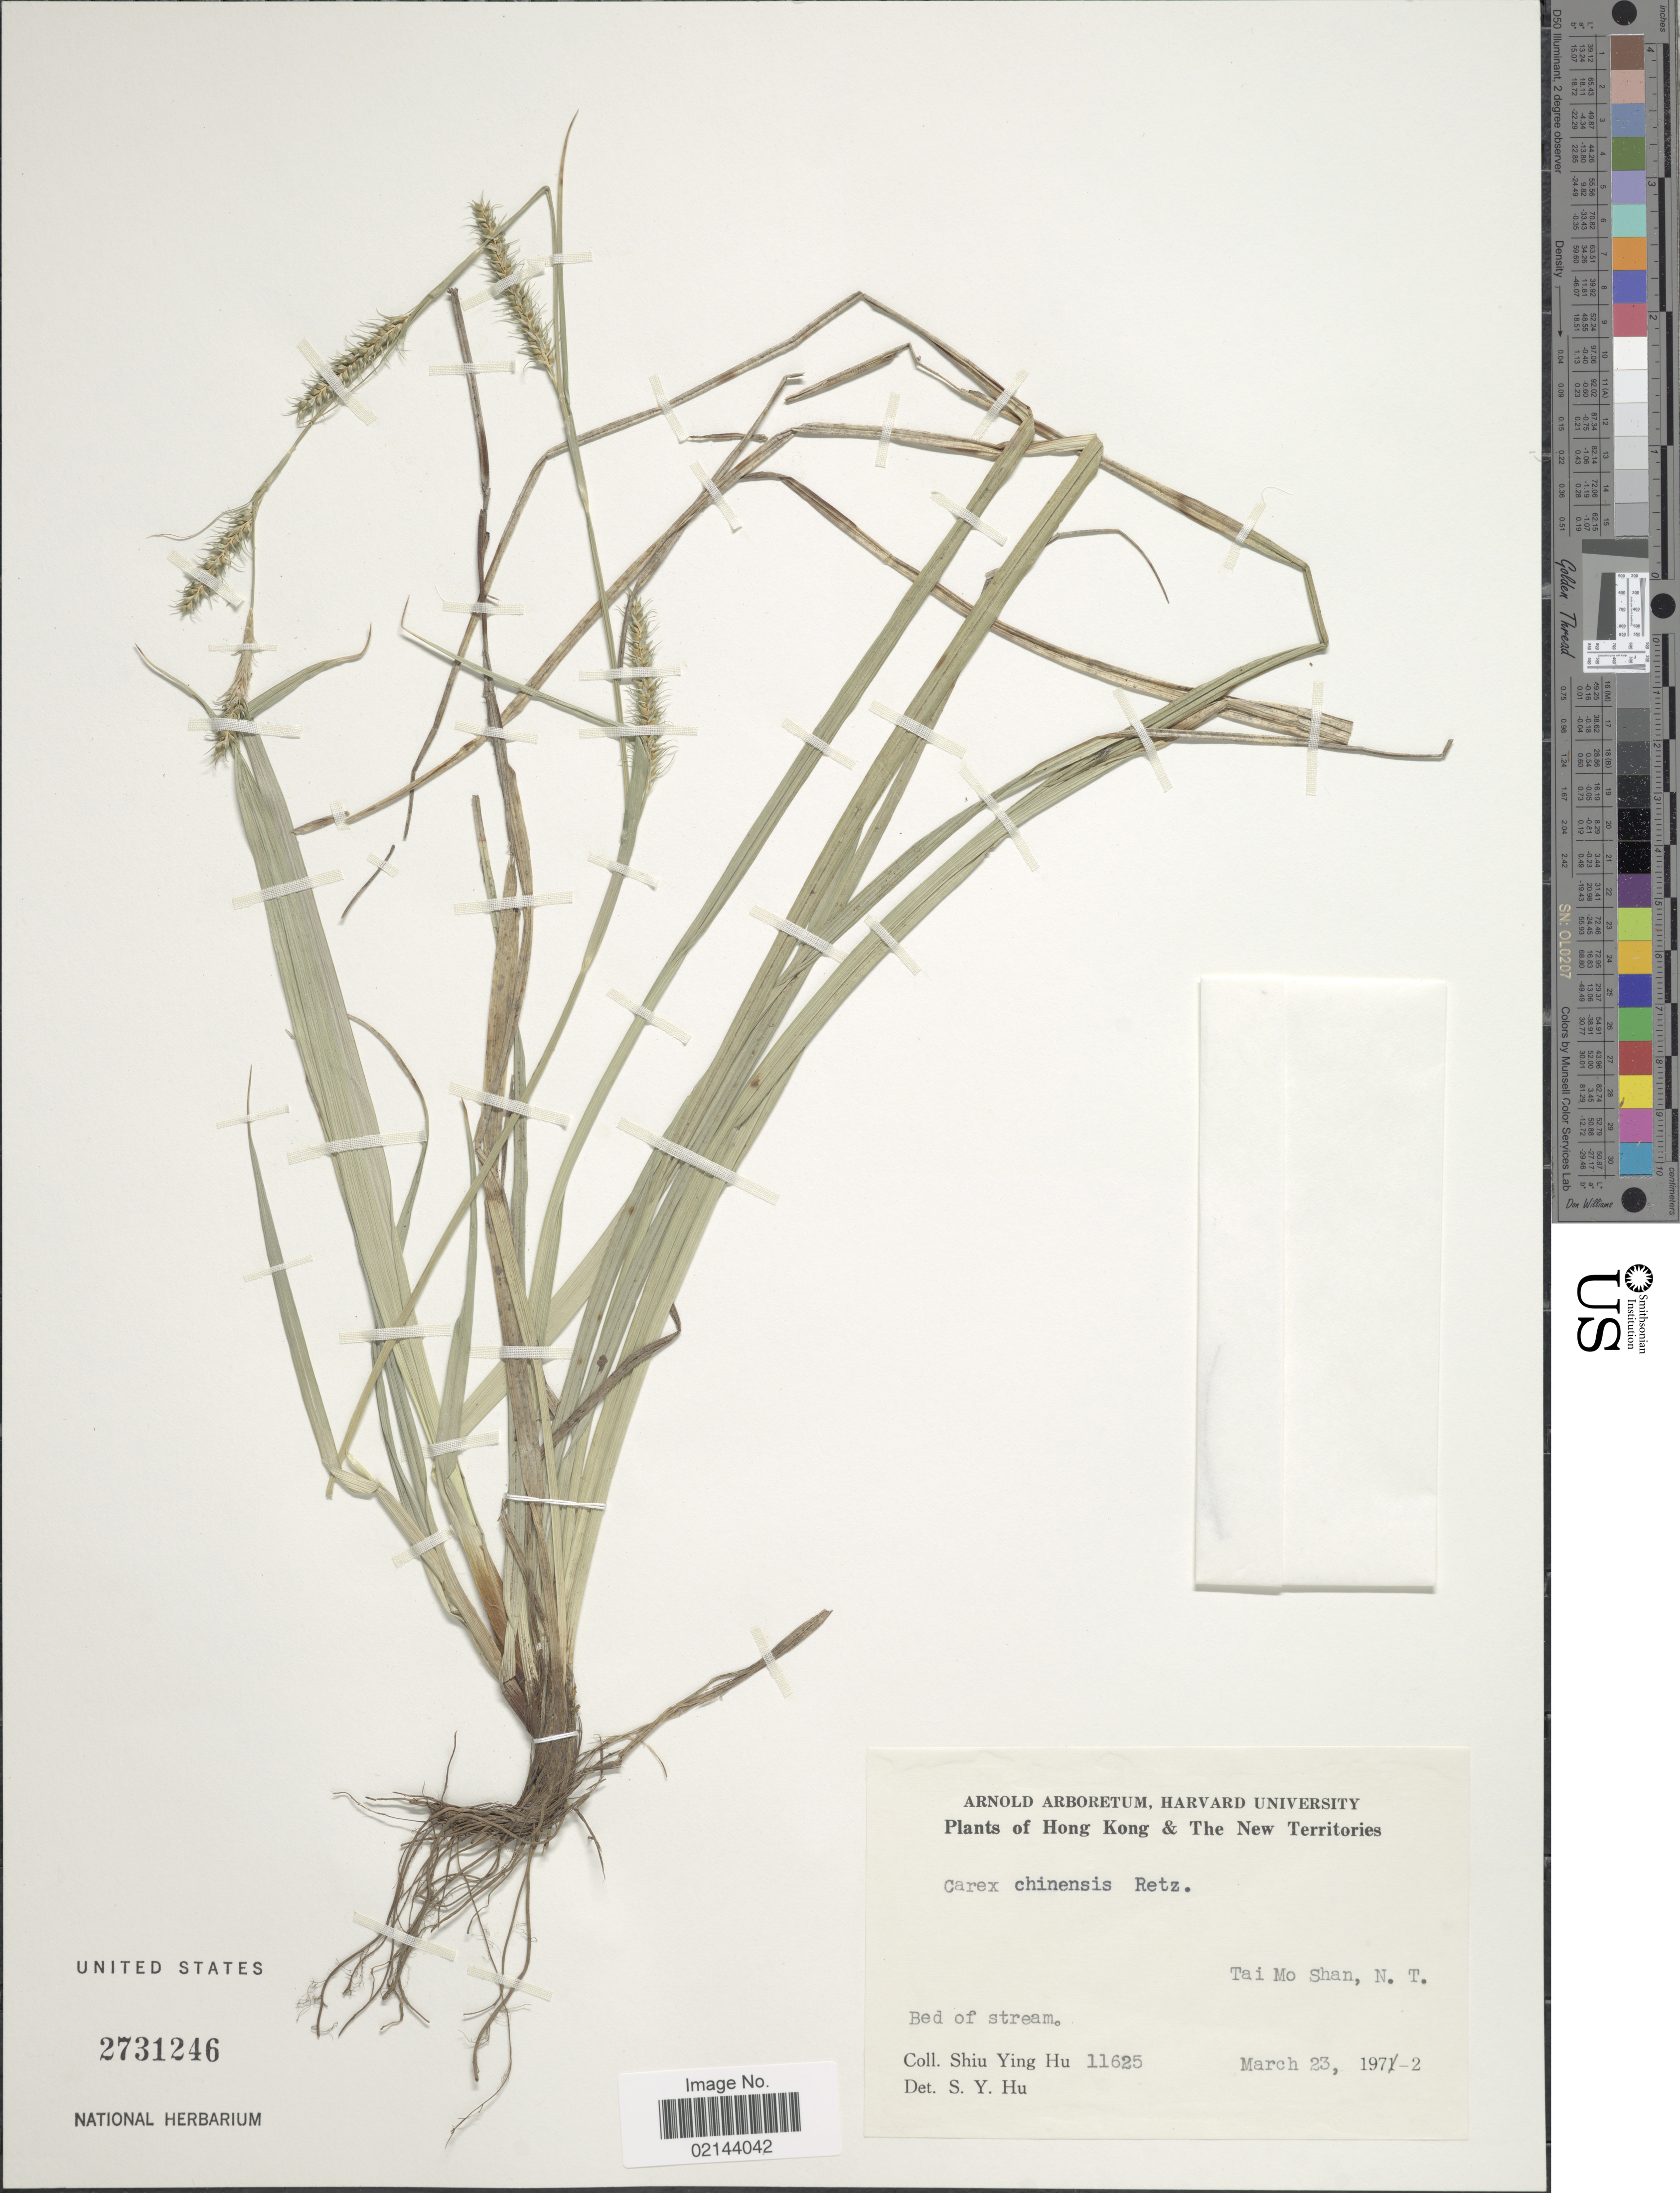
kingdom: Plantae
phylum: Tracheophyta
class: Liliopsida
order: Poales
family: Cyperaceae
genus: Carex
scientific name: Carex chinensis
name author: Retz.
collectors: S. Y. Hu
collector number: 11625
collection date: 1972-03-23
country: China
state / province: Hong Kong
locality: Hong Kong & The New Territories, Tai Mo Shan, N.T.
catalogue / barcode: US 2731246